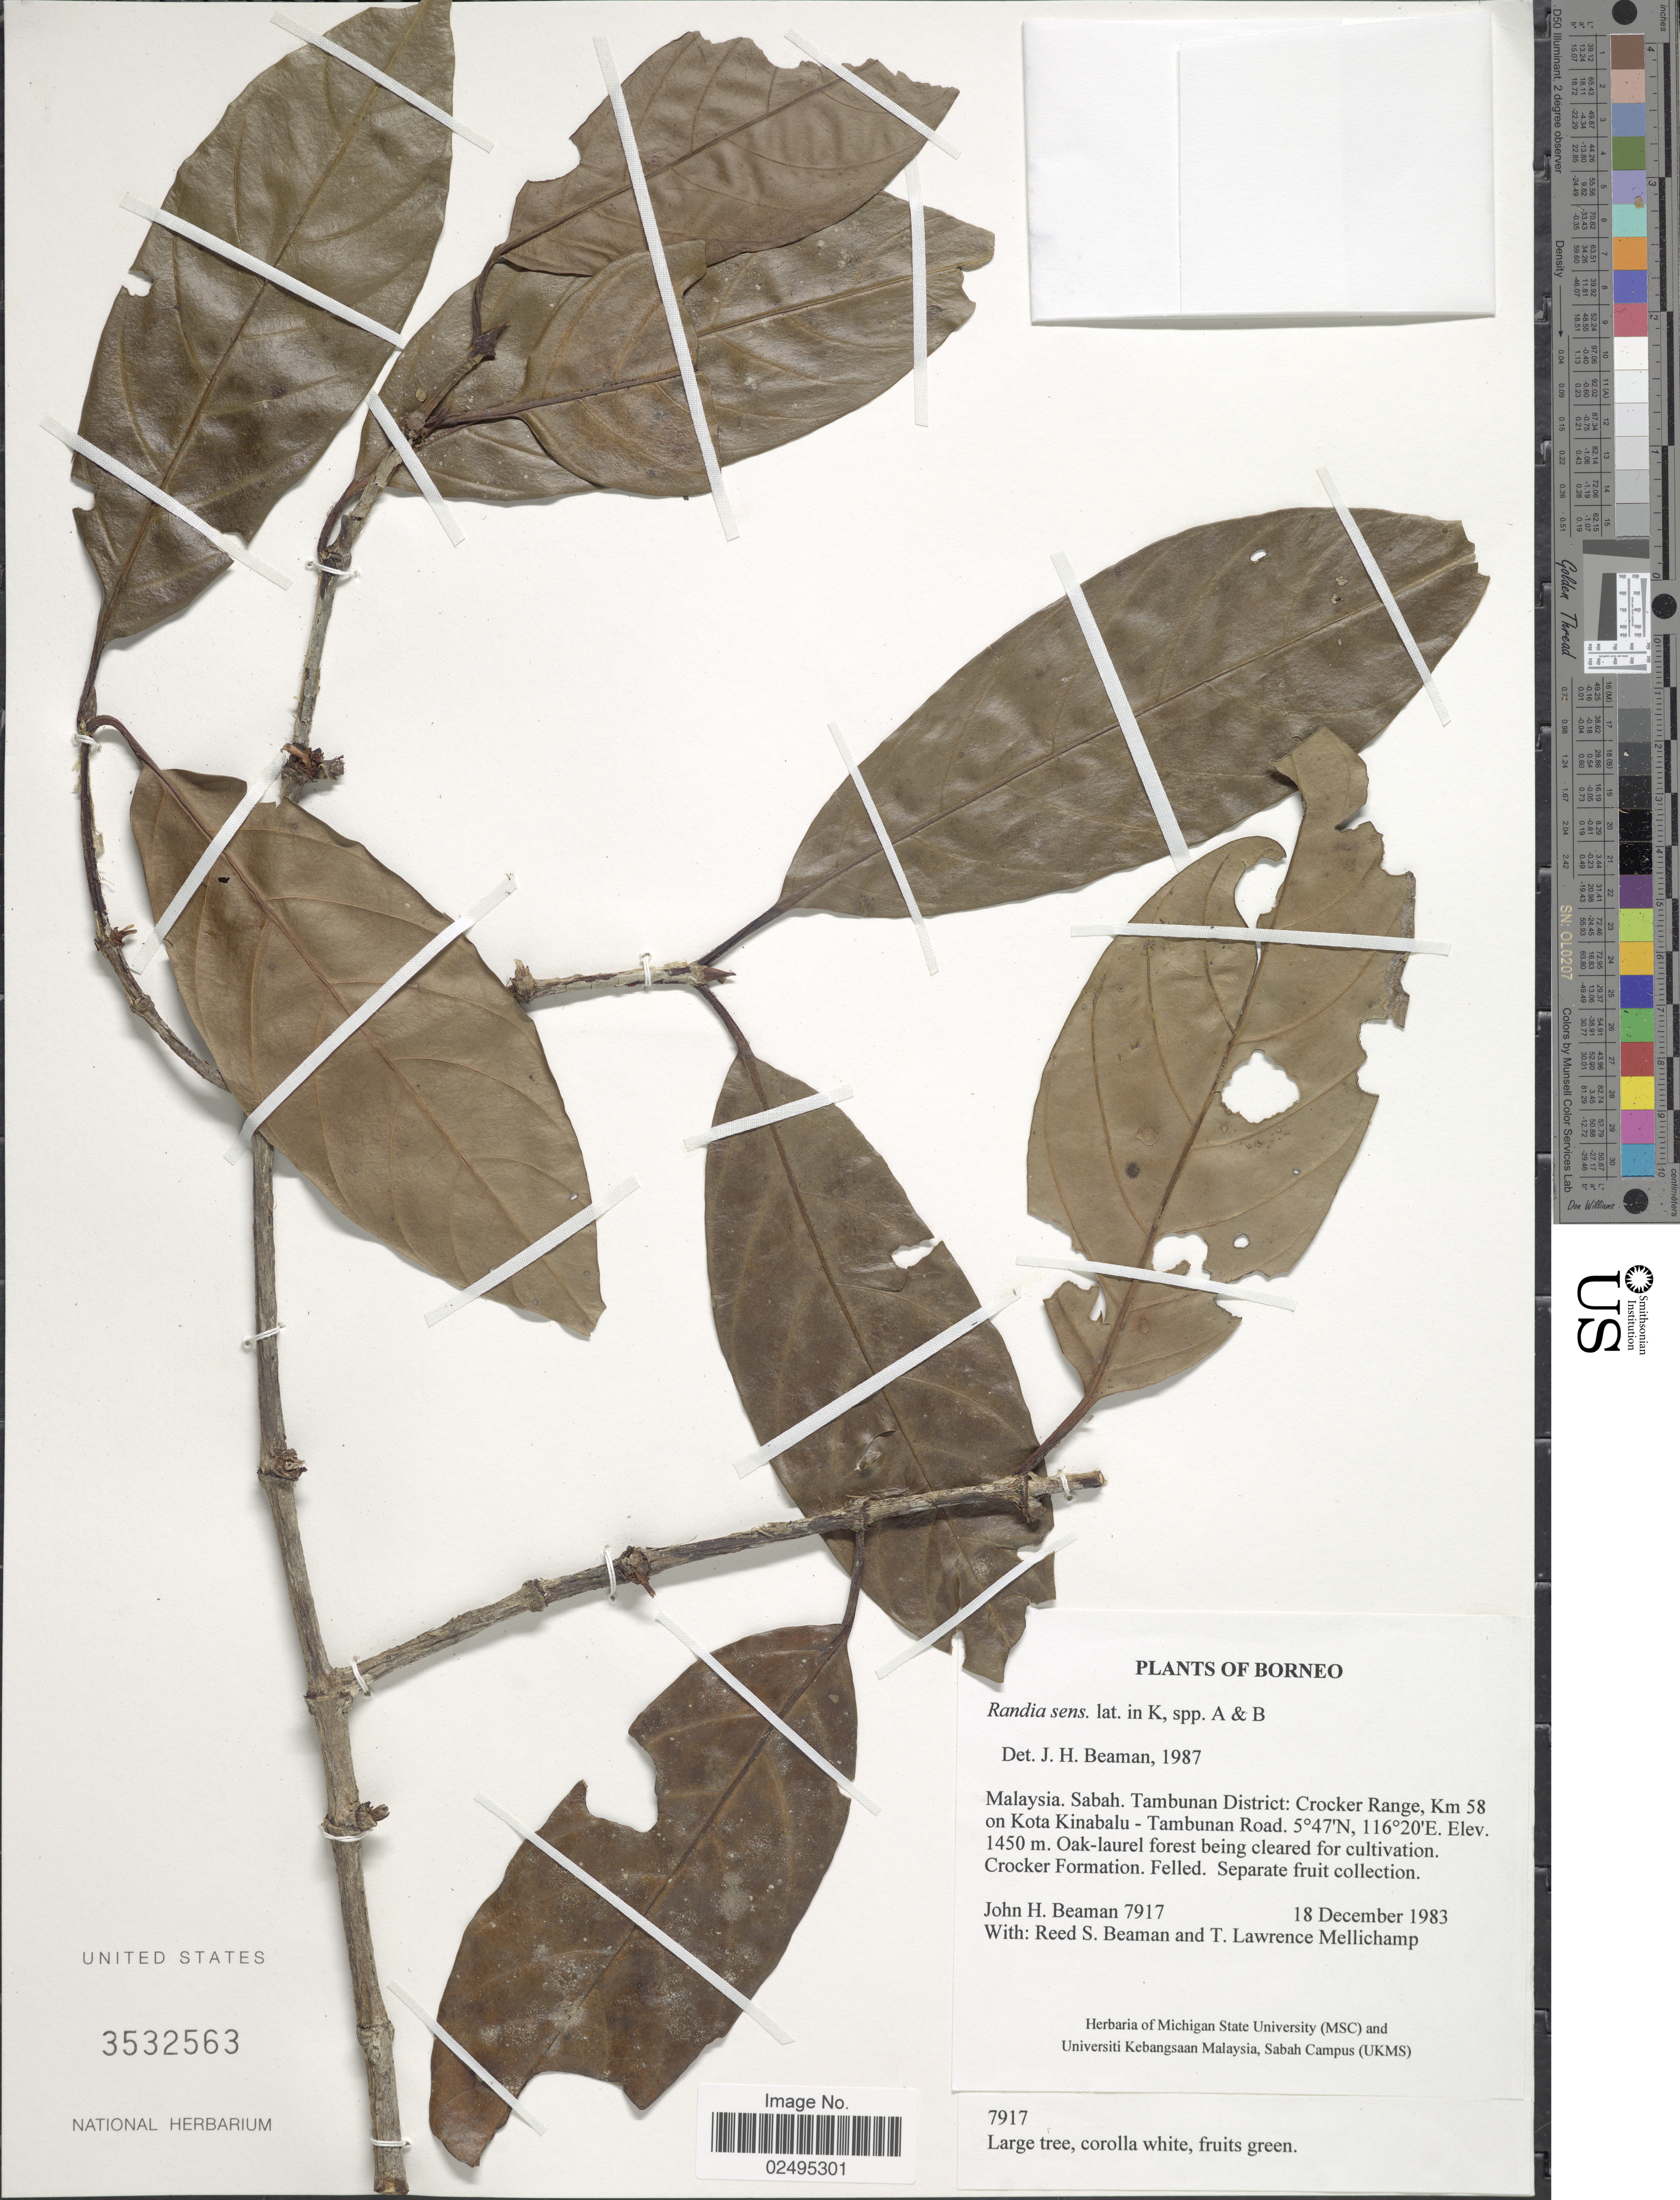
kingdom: Plantae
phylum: Tracheophyta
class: Magnoliopsida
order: Gentianales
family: Rubiaceae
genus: Randia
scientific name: Randia sp.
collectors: J. H. Beaman, R. S. Beaman & T. L. Mellichamp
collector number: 7917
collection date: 1983-12-18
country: Malaysia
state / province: Sabah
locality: Malaysia, Sabah, Tambunan District: Crocker Range, Km 58 on Kota Kinabalu - Tambunan Road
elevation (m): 1450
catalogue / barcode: US 3532563